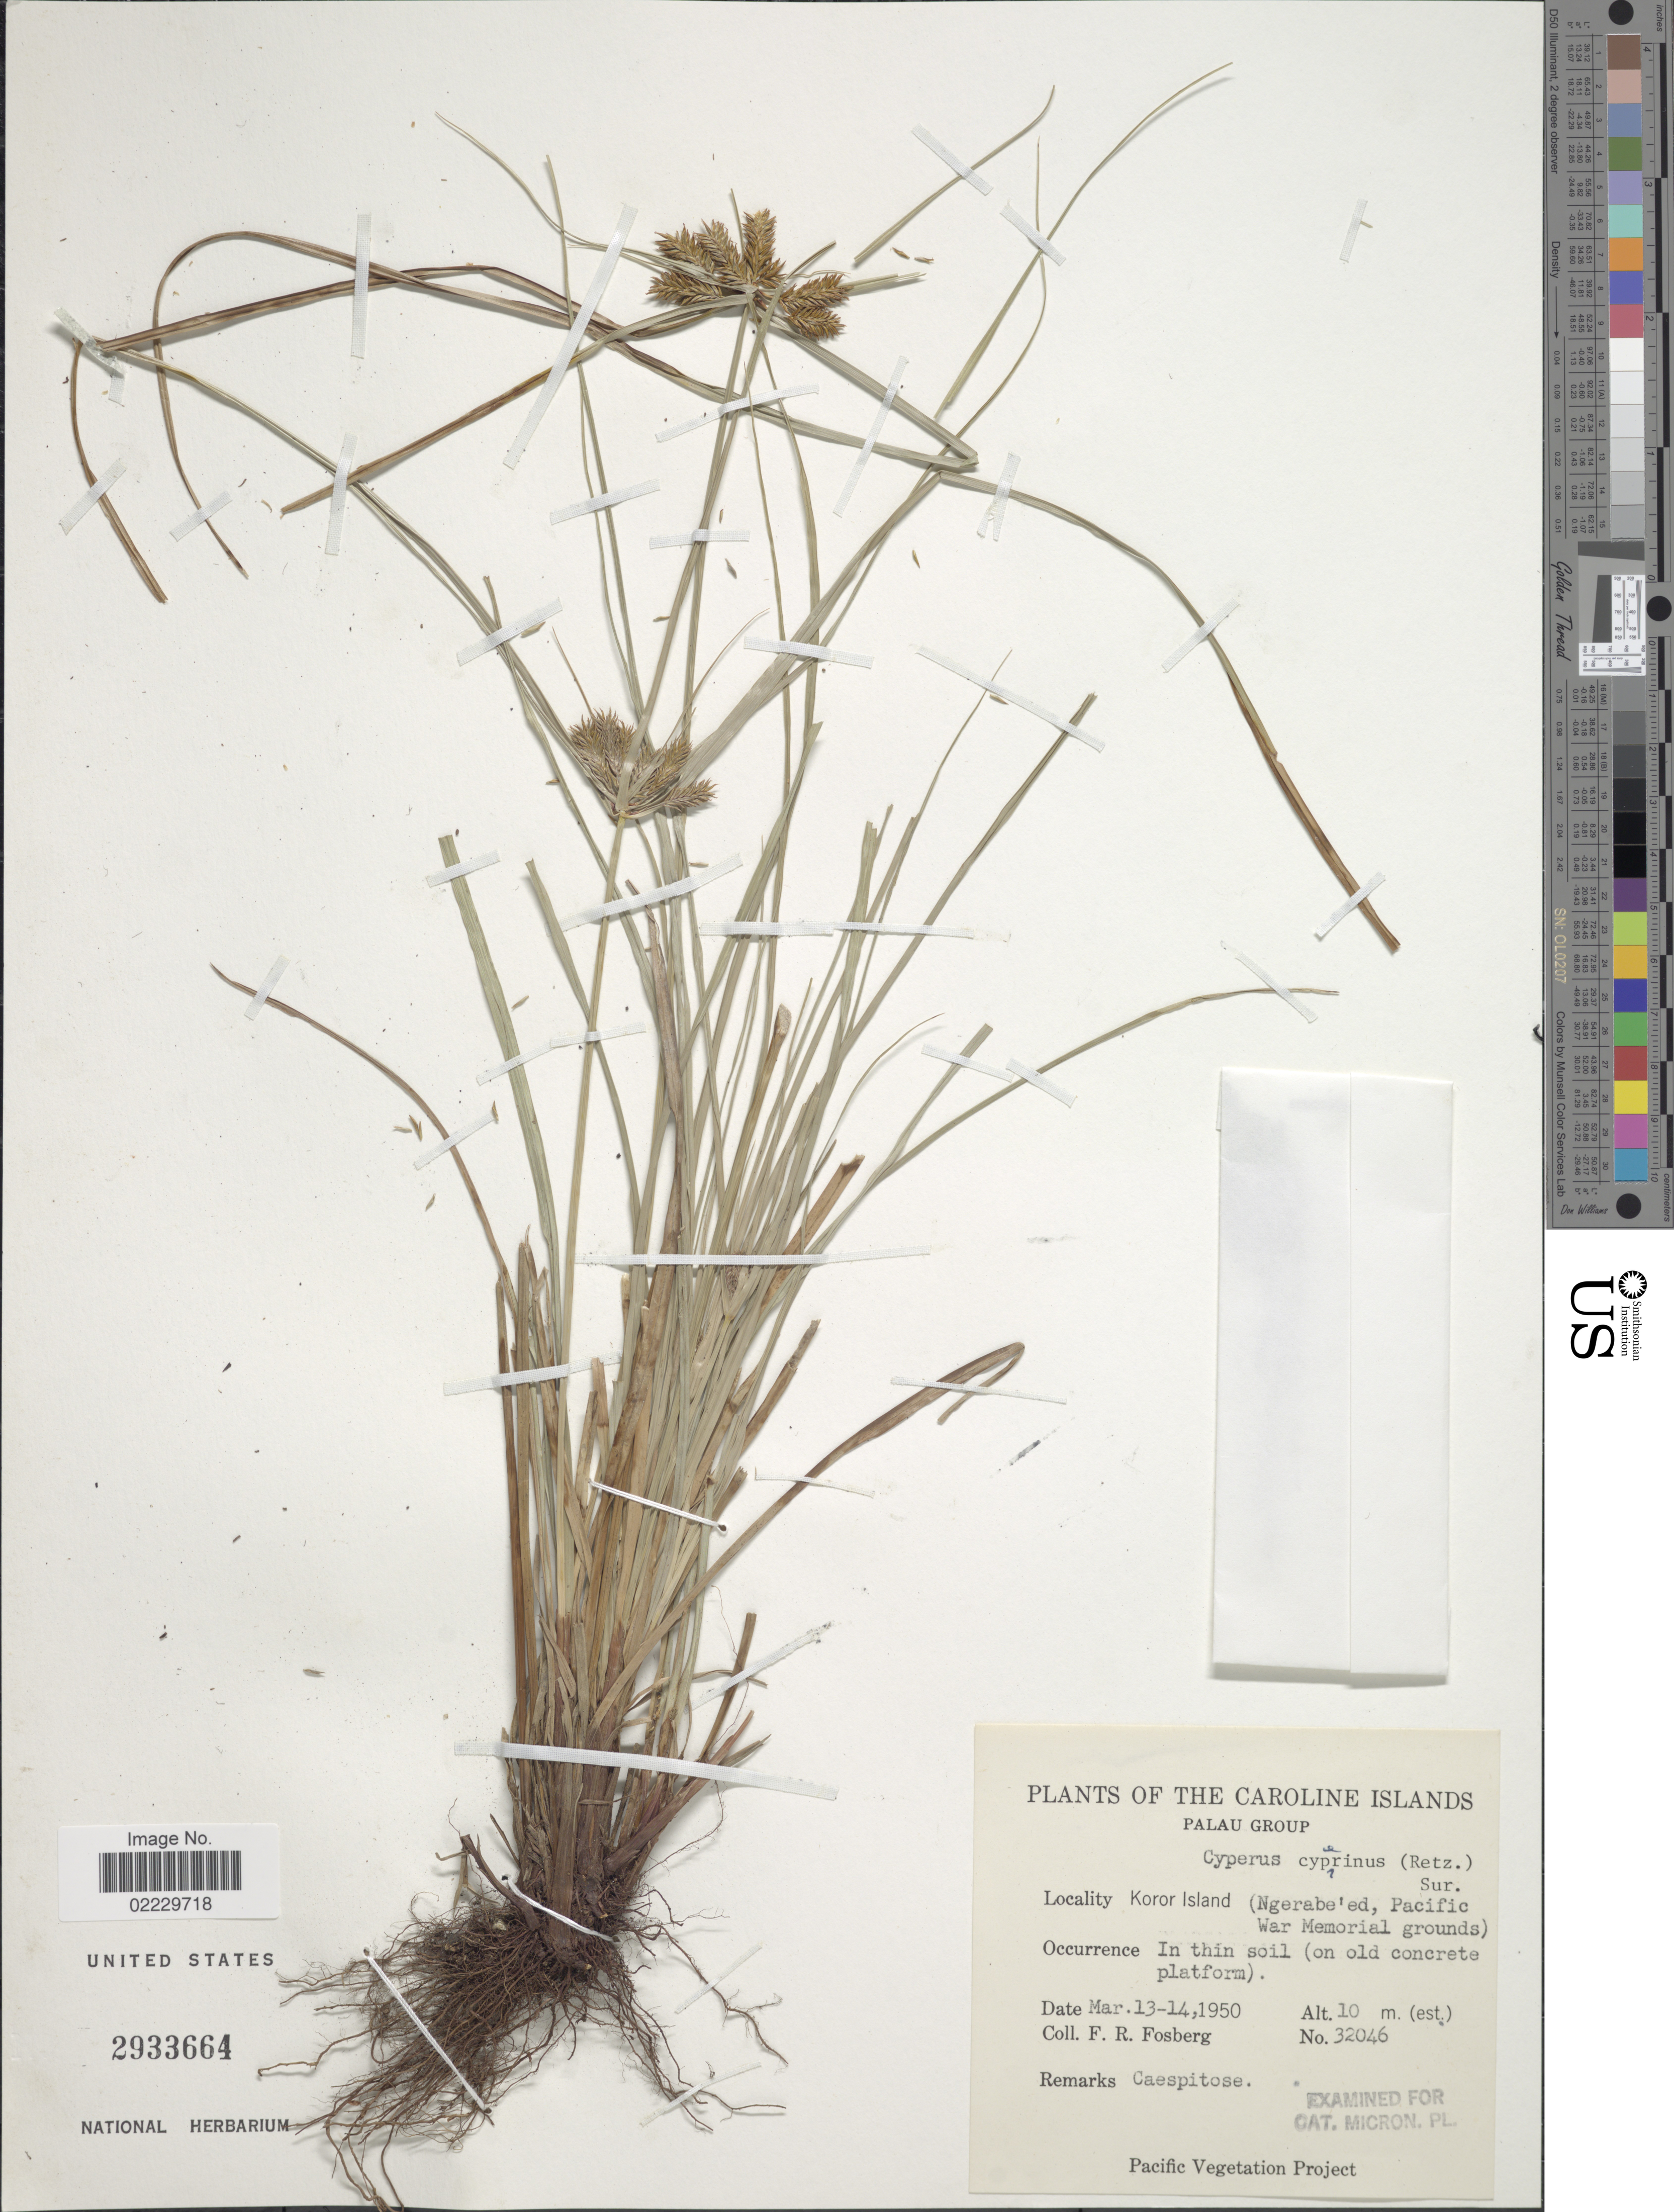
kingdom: Plantae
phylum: Tracheophyta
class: Liliopsida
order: Poales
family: Cyperaceae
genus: Cyperus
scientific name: Cyperus cyperinus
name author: (Retz.) Valck. Sur.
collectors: F. R. Fosberg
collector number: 32046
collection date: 1950-03-13/1950-03-14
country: Palau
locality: Caroline Islands, Palau Group. Koror Island (Ngerabe'ed, Pacific War Memorial grounds)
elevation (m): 10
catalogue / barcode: US 2933664